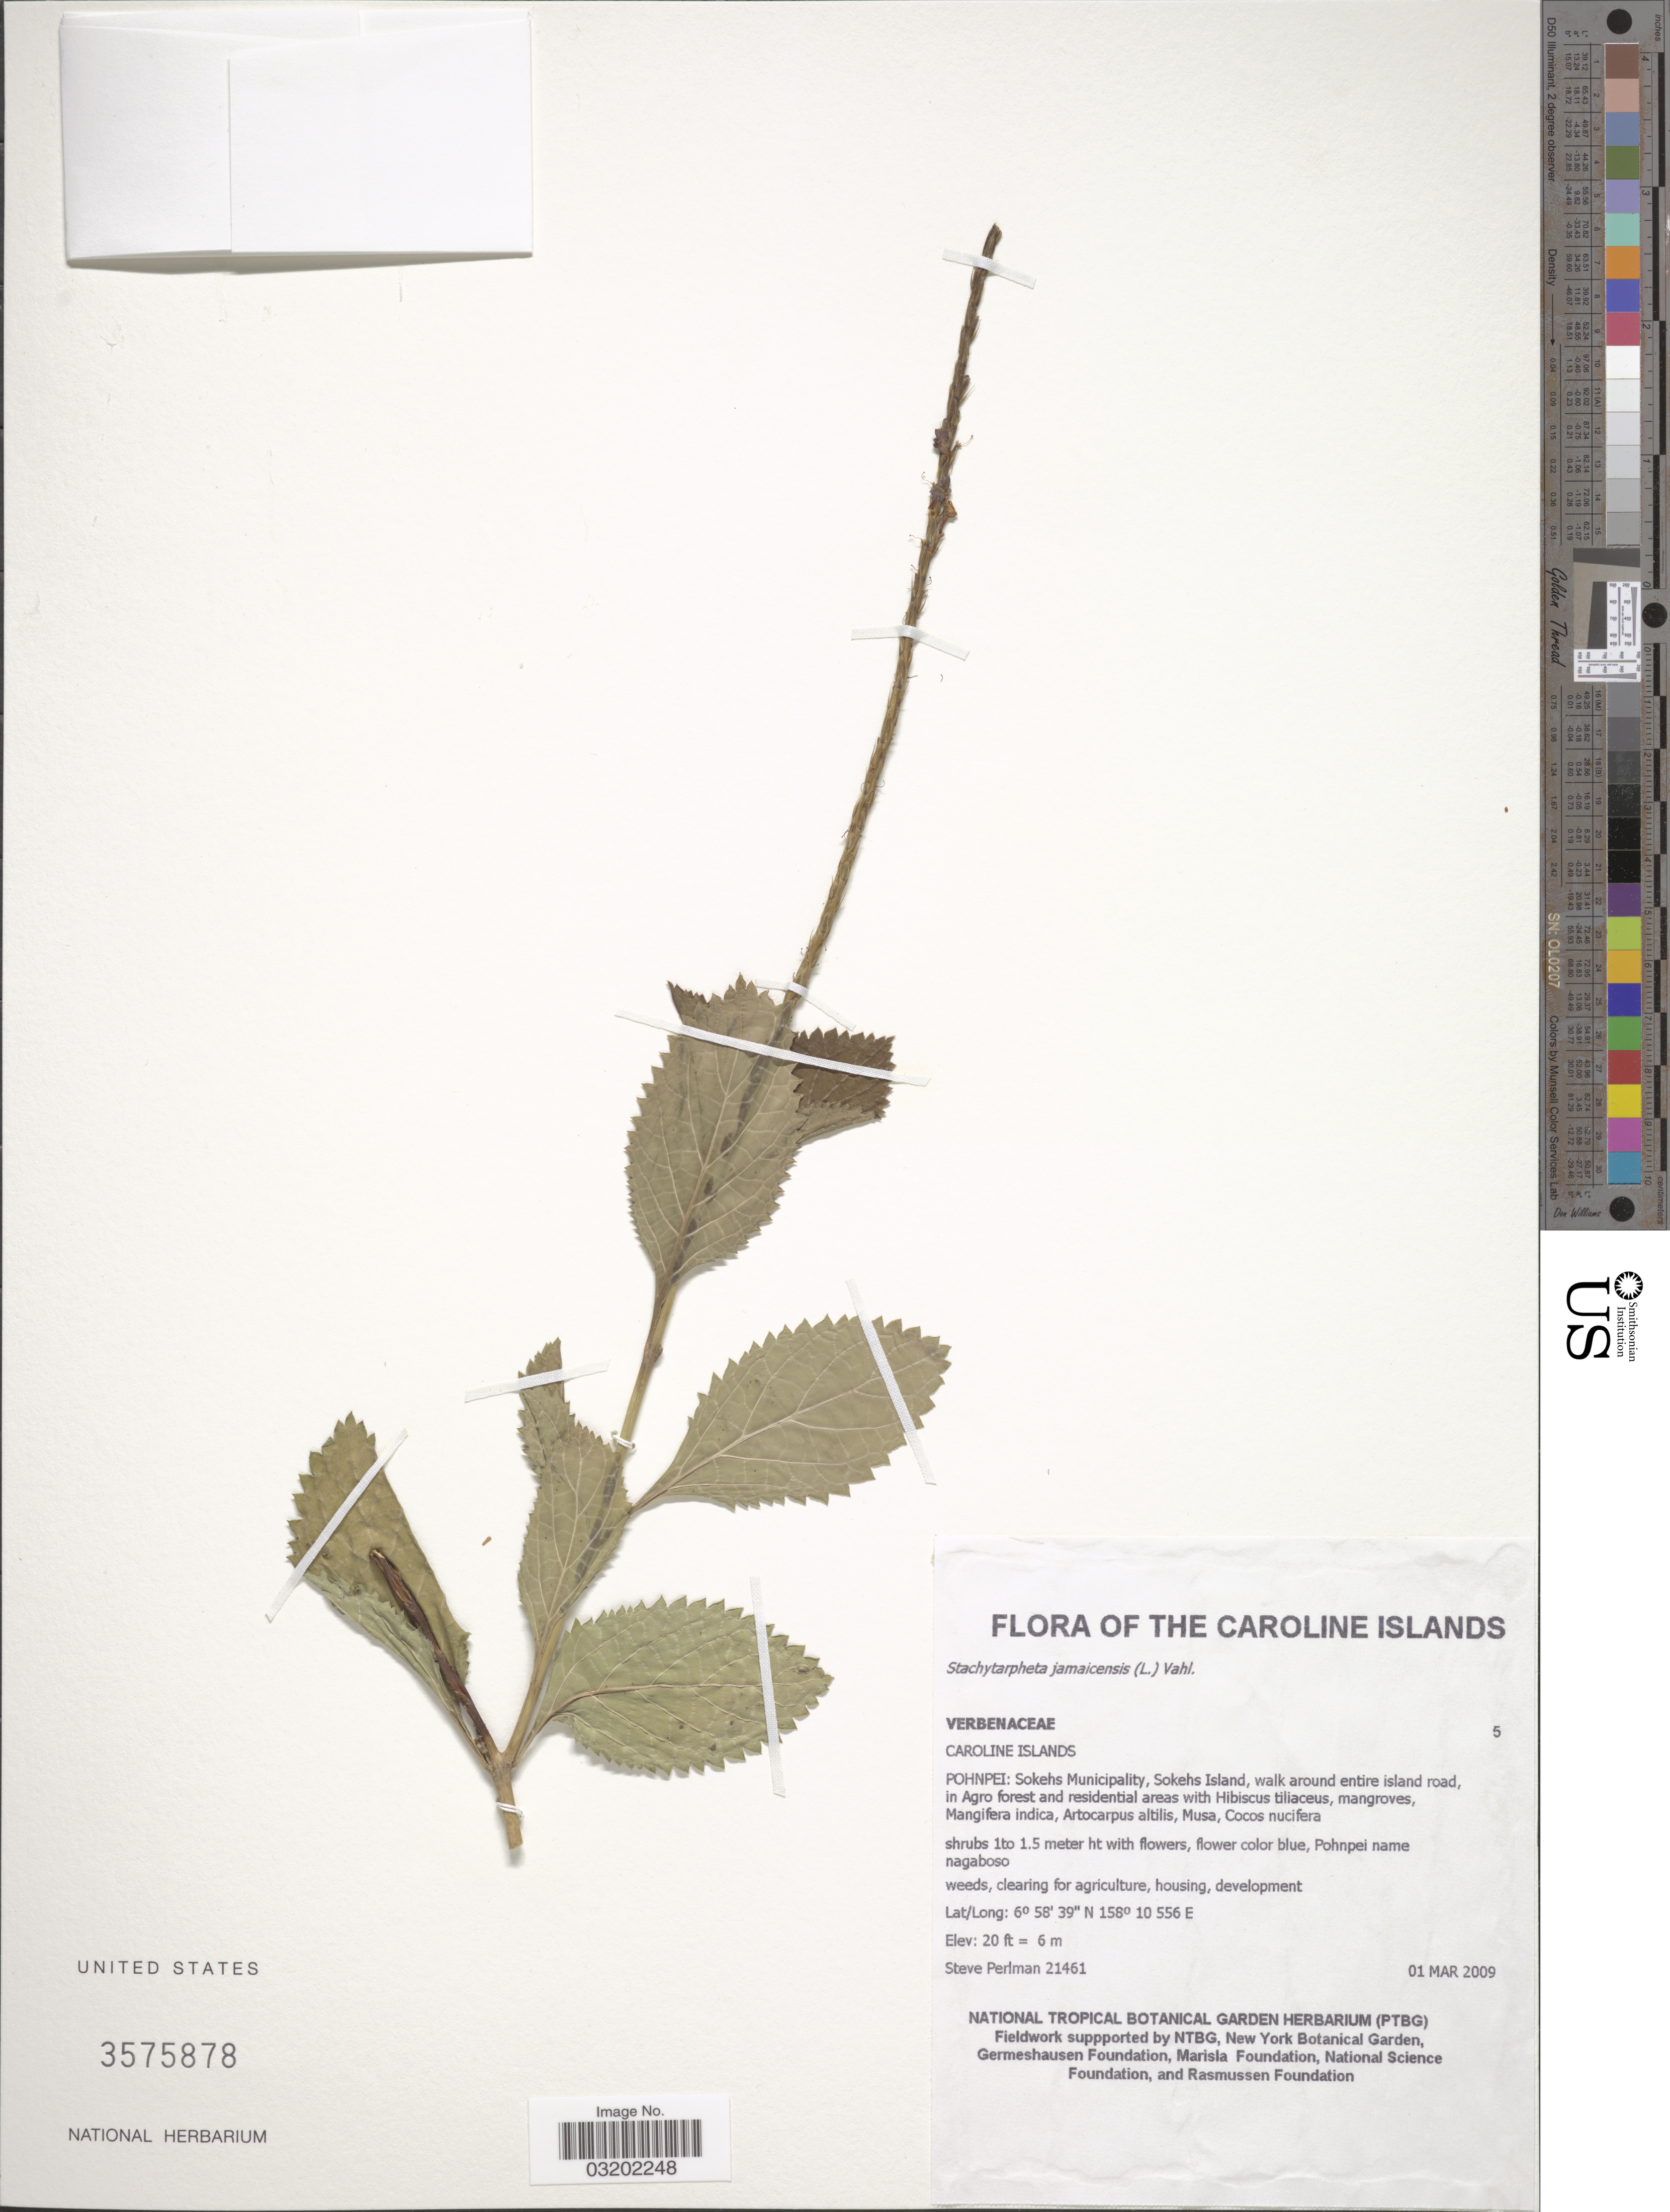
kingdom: Plantae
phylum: Tracheophyta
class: Magnoliopsida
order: Lamiales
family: Verbenaceae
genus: Stachytarpheta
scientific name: Stachytarpheta jamaicensis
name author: (L.) Vahl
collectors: S. Perlman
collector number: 21461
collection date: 2009-03-01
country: Micronesia, Federated States of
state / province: Pohnpei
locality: Caroline Islands. Sokehs Municipality, Sokehs Island, walk around entire island road.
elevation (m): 6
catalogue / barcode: US 3575878